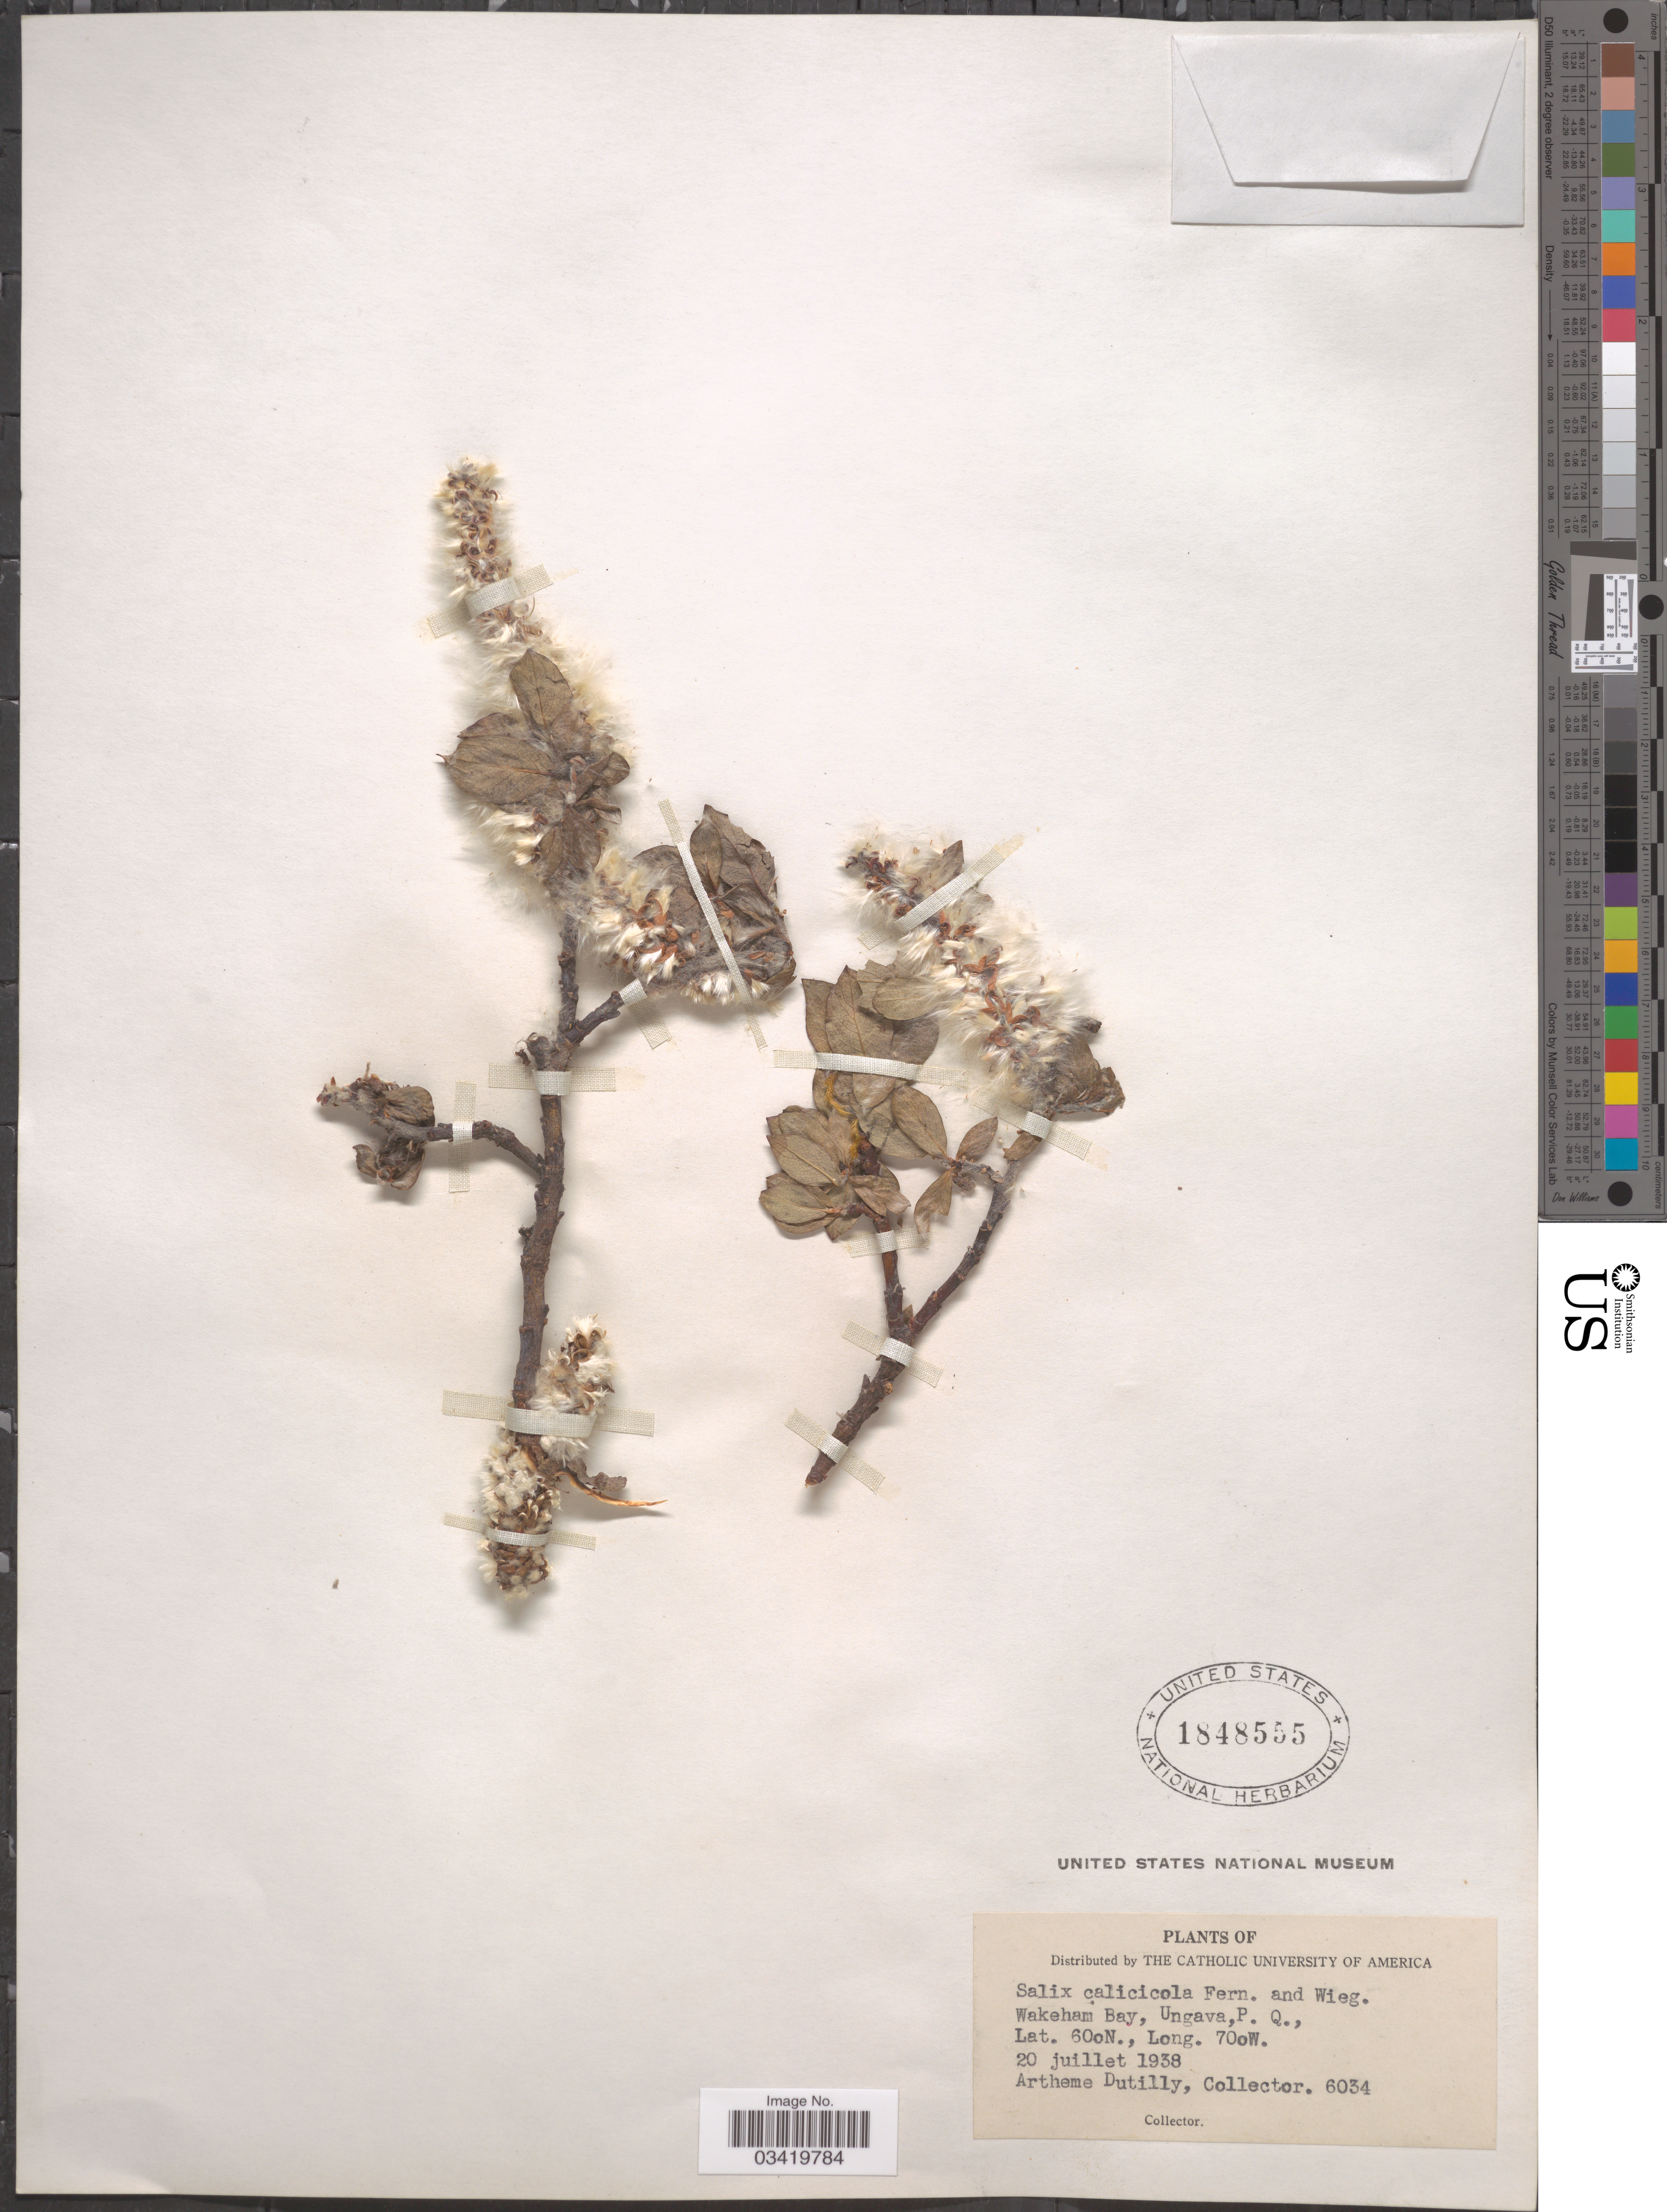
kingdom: Plantae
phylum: Tracheophyta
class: Magnoliopsida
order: Malpighiales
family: Salicaceae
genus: Salix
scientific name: Salix calcicola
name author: Fernald & Wiegand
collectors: A. Dutilly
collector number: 6034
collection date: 1938-07-20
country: Canada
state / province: Quebec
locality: Wakeham Bay, Ungava, P. Q.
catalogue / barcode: US 1848555